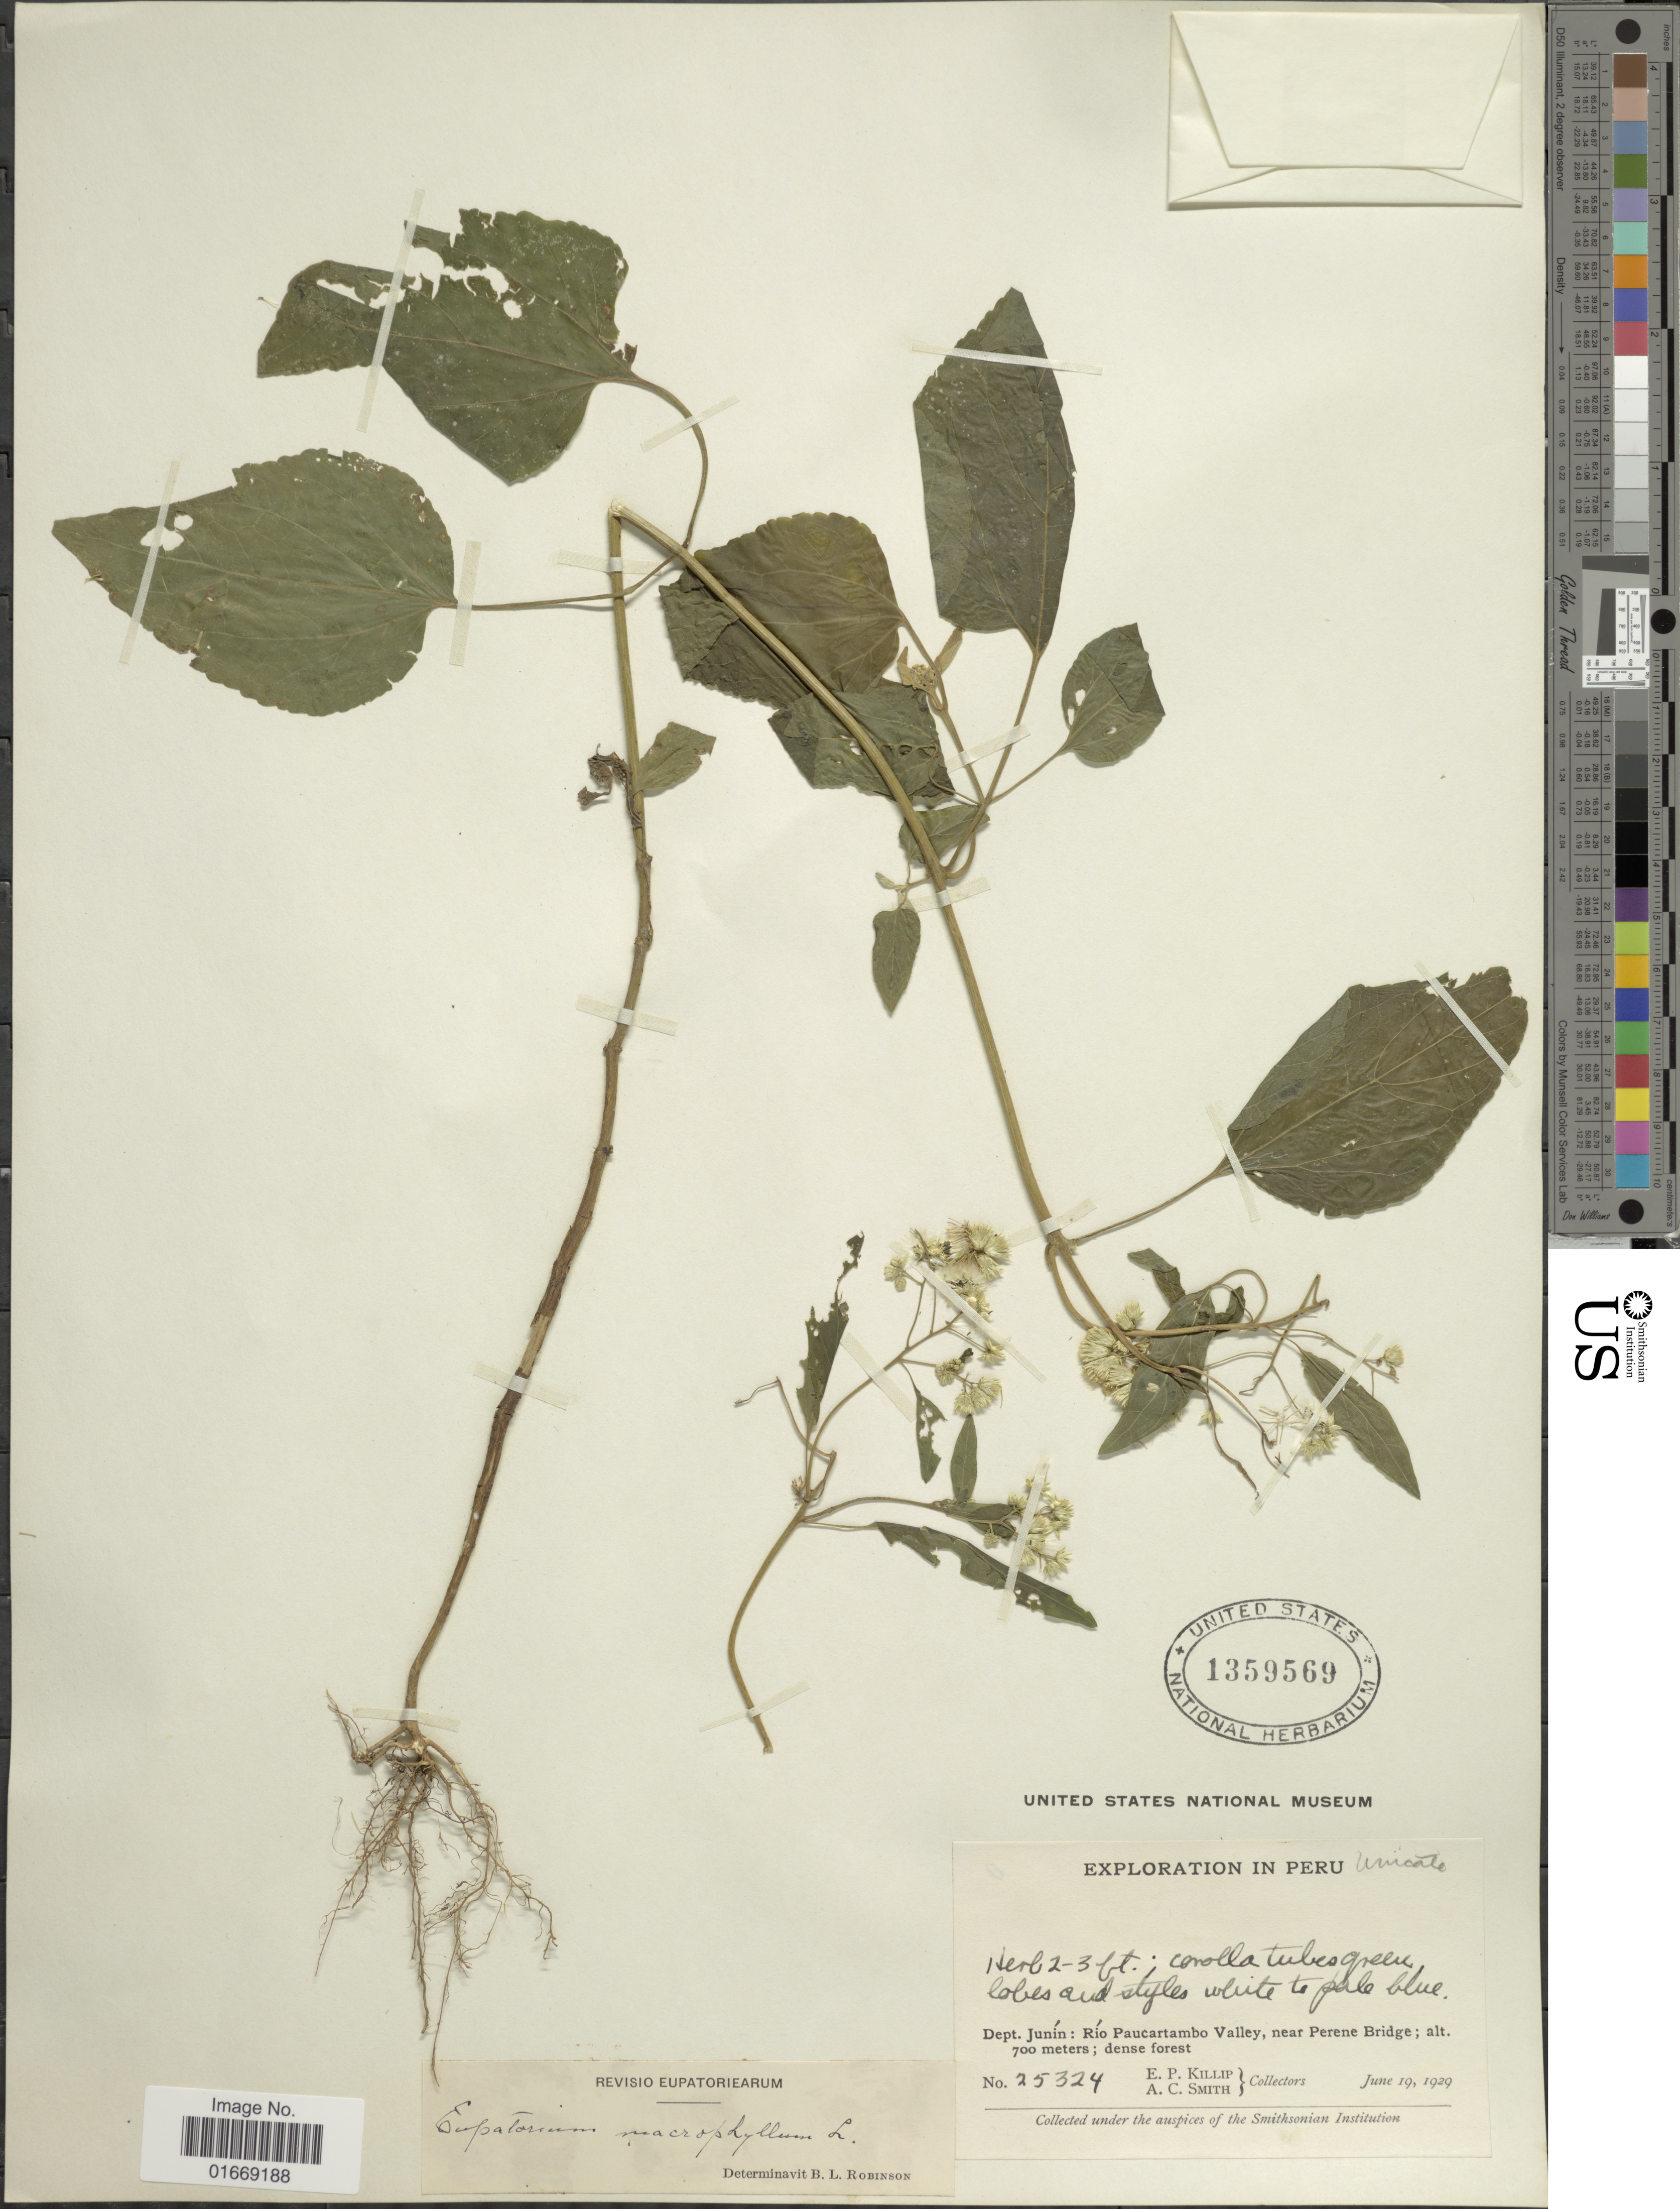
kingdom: Plantae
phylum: Tracheophyta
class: Magnoliopsida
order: Asterales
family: Asteraceae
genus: Hebeclinium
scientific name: Hebeclinium macrophyllum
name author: (L.) DC.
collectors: E. P. Killip & A. C. Smith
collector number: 25324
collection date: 1929-06-19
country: Peru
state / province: Junín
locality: Dept. Junín: Río Paucartambo Valley, near Perene Bridge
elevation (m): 700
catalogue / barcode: US 1359569